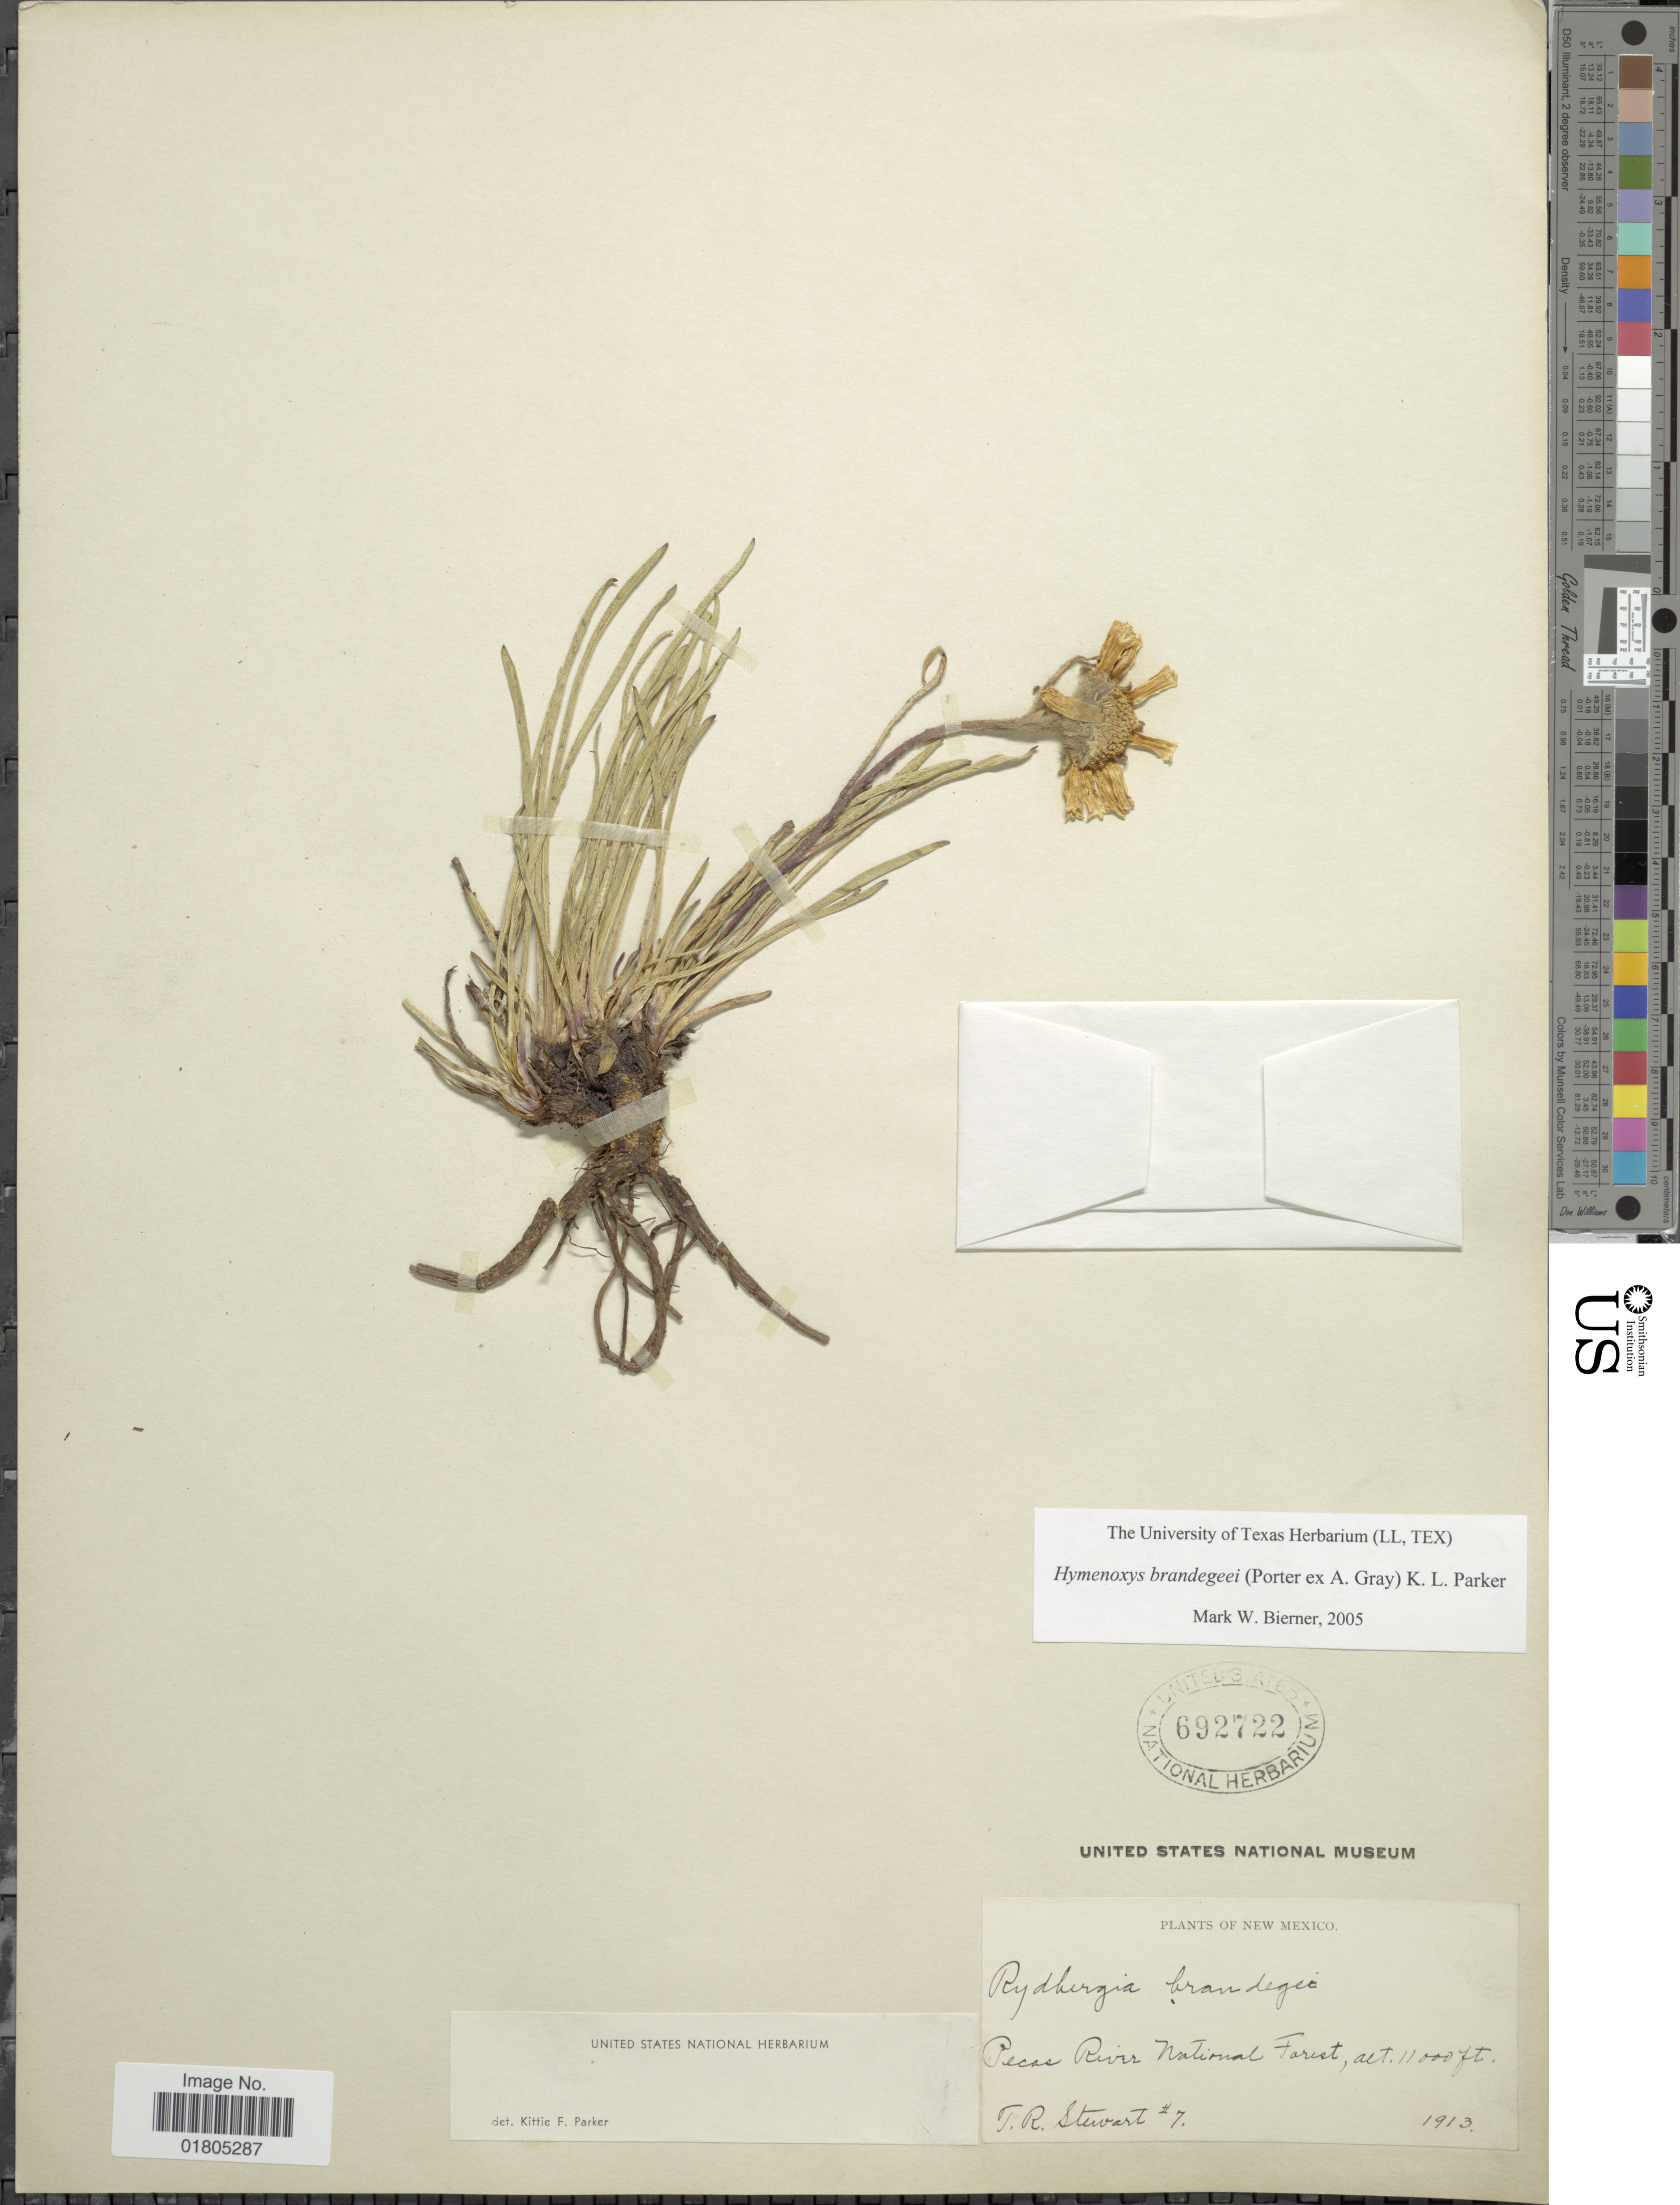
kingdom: Plantae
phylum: Tracheophyta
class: Magnoliopsida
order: Asterales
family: Asteraceae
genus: Actinea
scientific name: Actinea brandegeei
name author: (Porter ex A. Gray) Kuntze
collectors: T. Stewart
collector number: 7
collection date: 1913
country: United States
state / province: New Mexico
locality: Pecos River National Forest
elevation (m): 3353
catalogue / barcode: US 692722